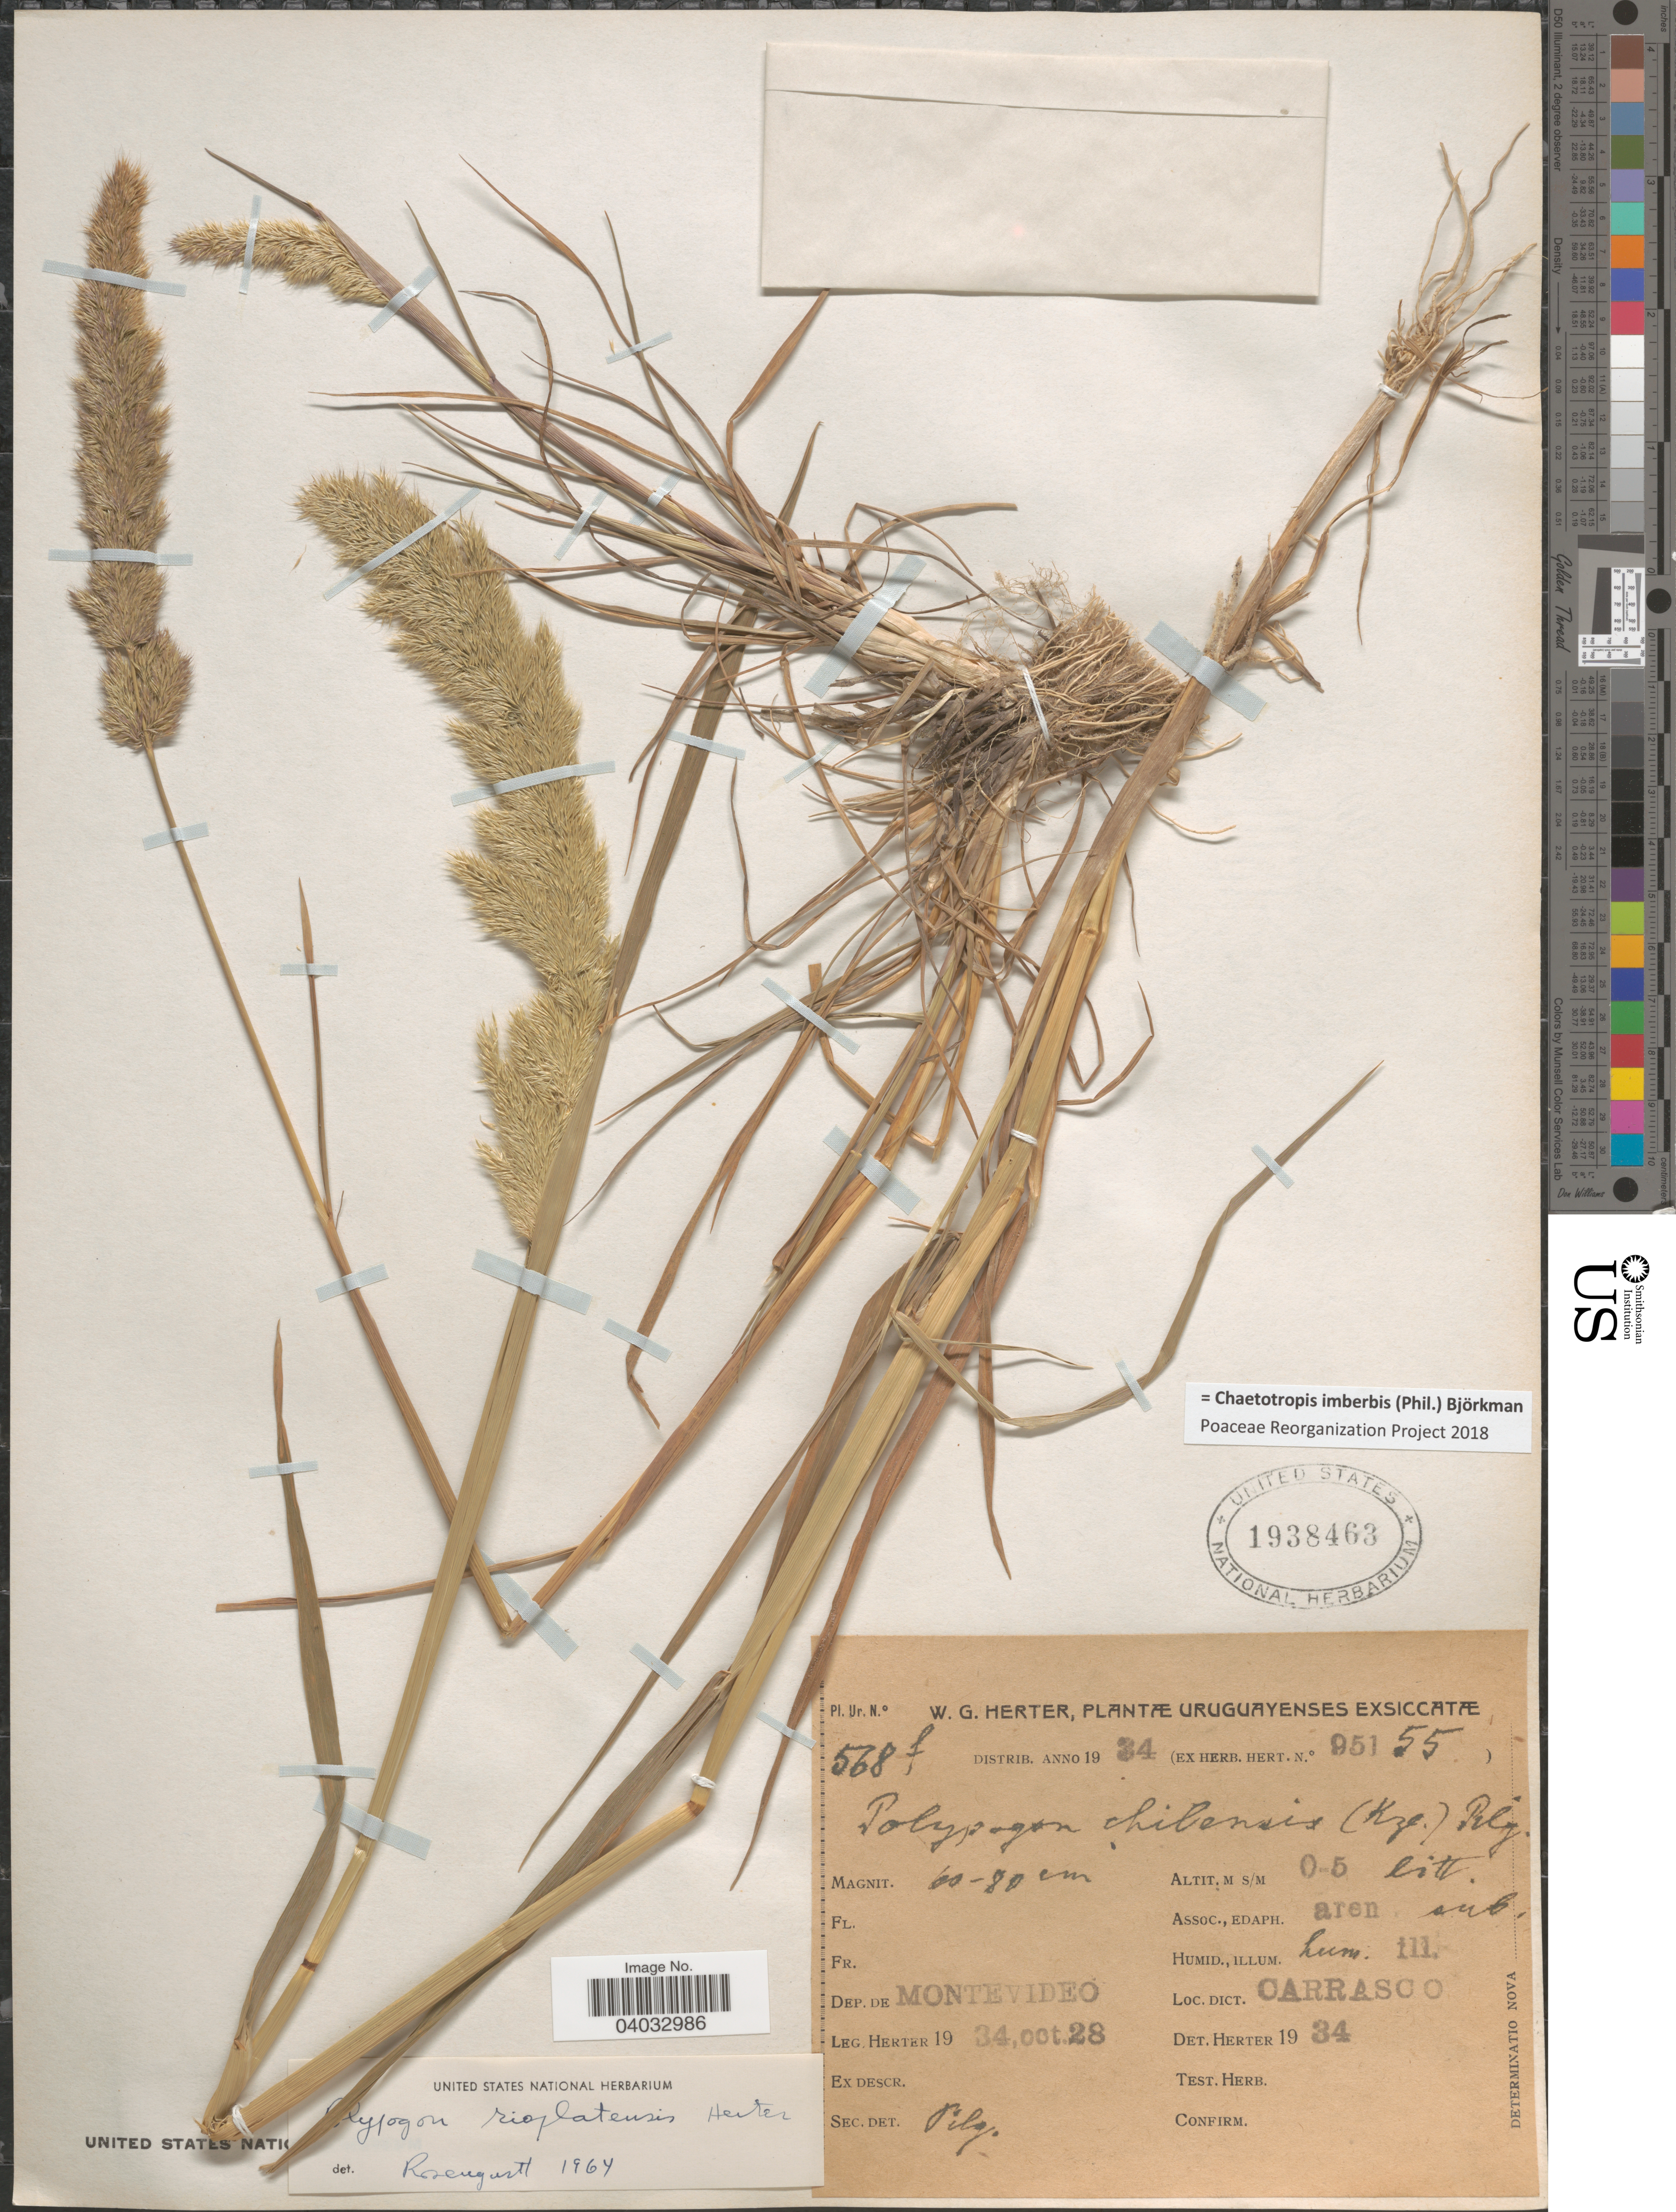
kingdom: Plantae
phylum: Tracheophyta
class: Liliopsida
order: Poales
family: Poaceae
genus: Chaetotropis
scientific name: Chaetotropis imberbis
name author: (Phil.) Björkman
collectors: W. G. Herter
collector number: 95155?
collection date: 1934-10-28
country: Uruguay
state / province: Montevideo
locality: Dep. de Montevideo. Dict. Carrasco.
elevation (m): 0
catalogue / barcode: US 1938463